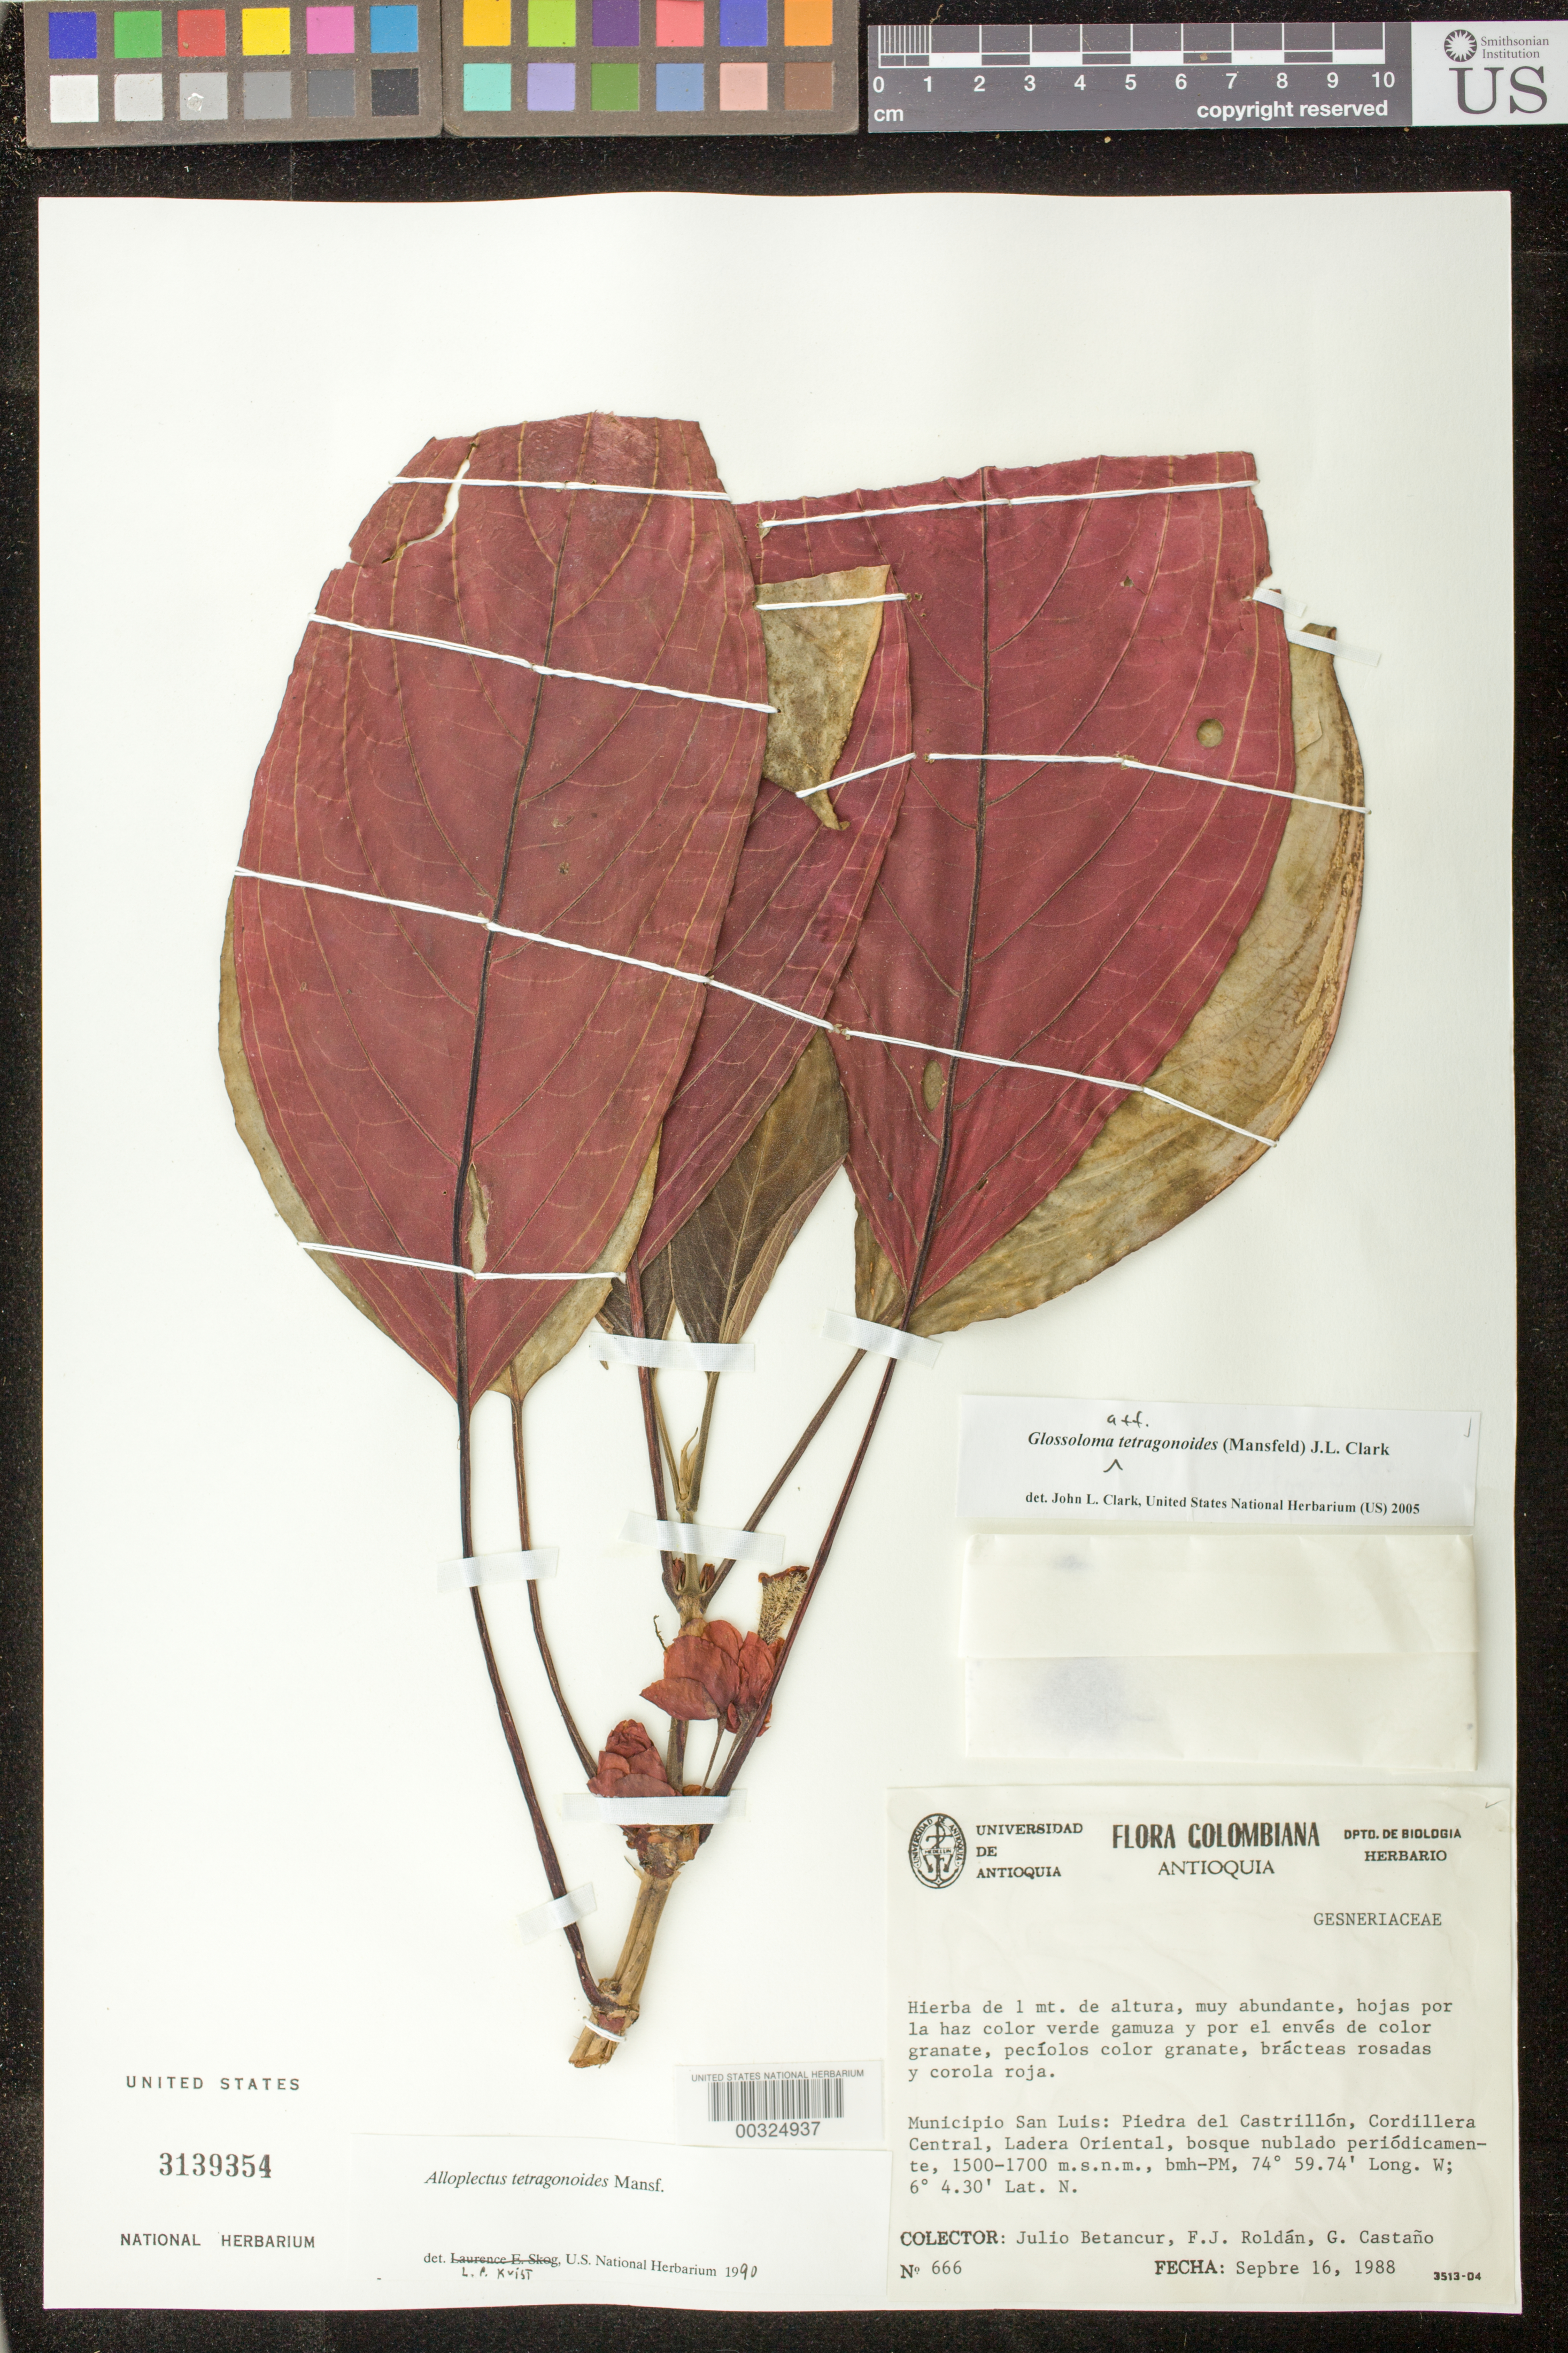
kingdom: Plantae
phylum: Tracheophyta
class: Magnoliopsida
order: Lamiales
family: Gesneriaceae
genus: Glossoloma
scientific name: Glossoloma tetragonoides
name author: (Mansf.) J.L. Clark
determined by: Clark, J. L., (SEL), The Marie Selby Botanical Garden (UNITED STATES)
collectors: J. C. Betancur, F. J. Roldán & G. Castano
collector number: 666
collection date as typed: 16 Sep 1988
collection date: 1988-09-16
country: Colombia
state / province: Antioquia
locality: Mpio. San Luis: Piedra del Castrillón, Cordillera Central, Ladera Oriental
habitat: Bosque nublado periódicamente, bmh-PM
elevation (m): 1500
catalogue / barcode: US 3139354